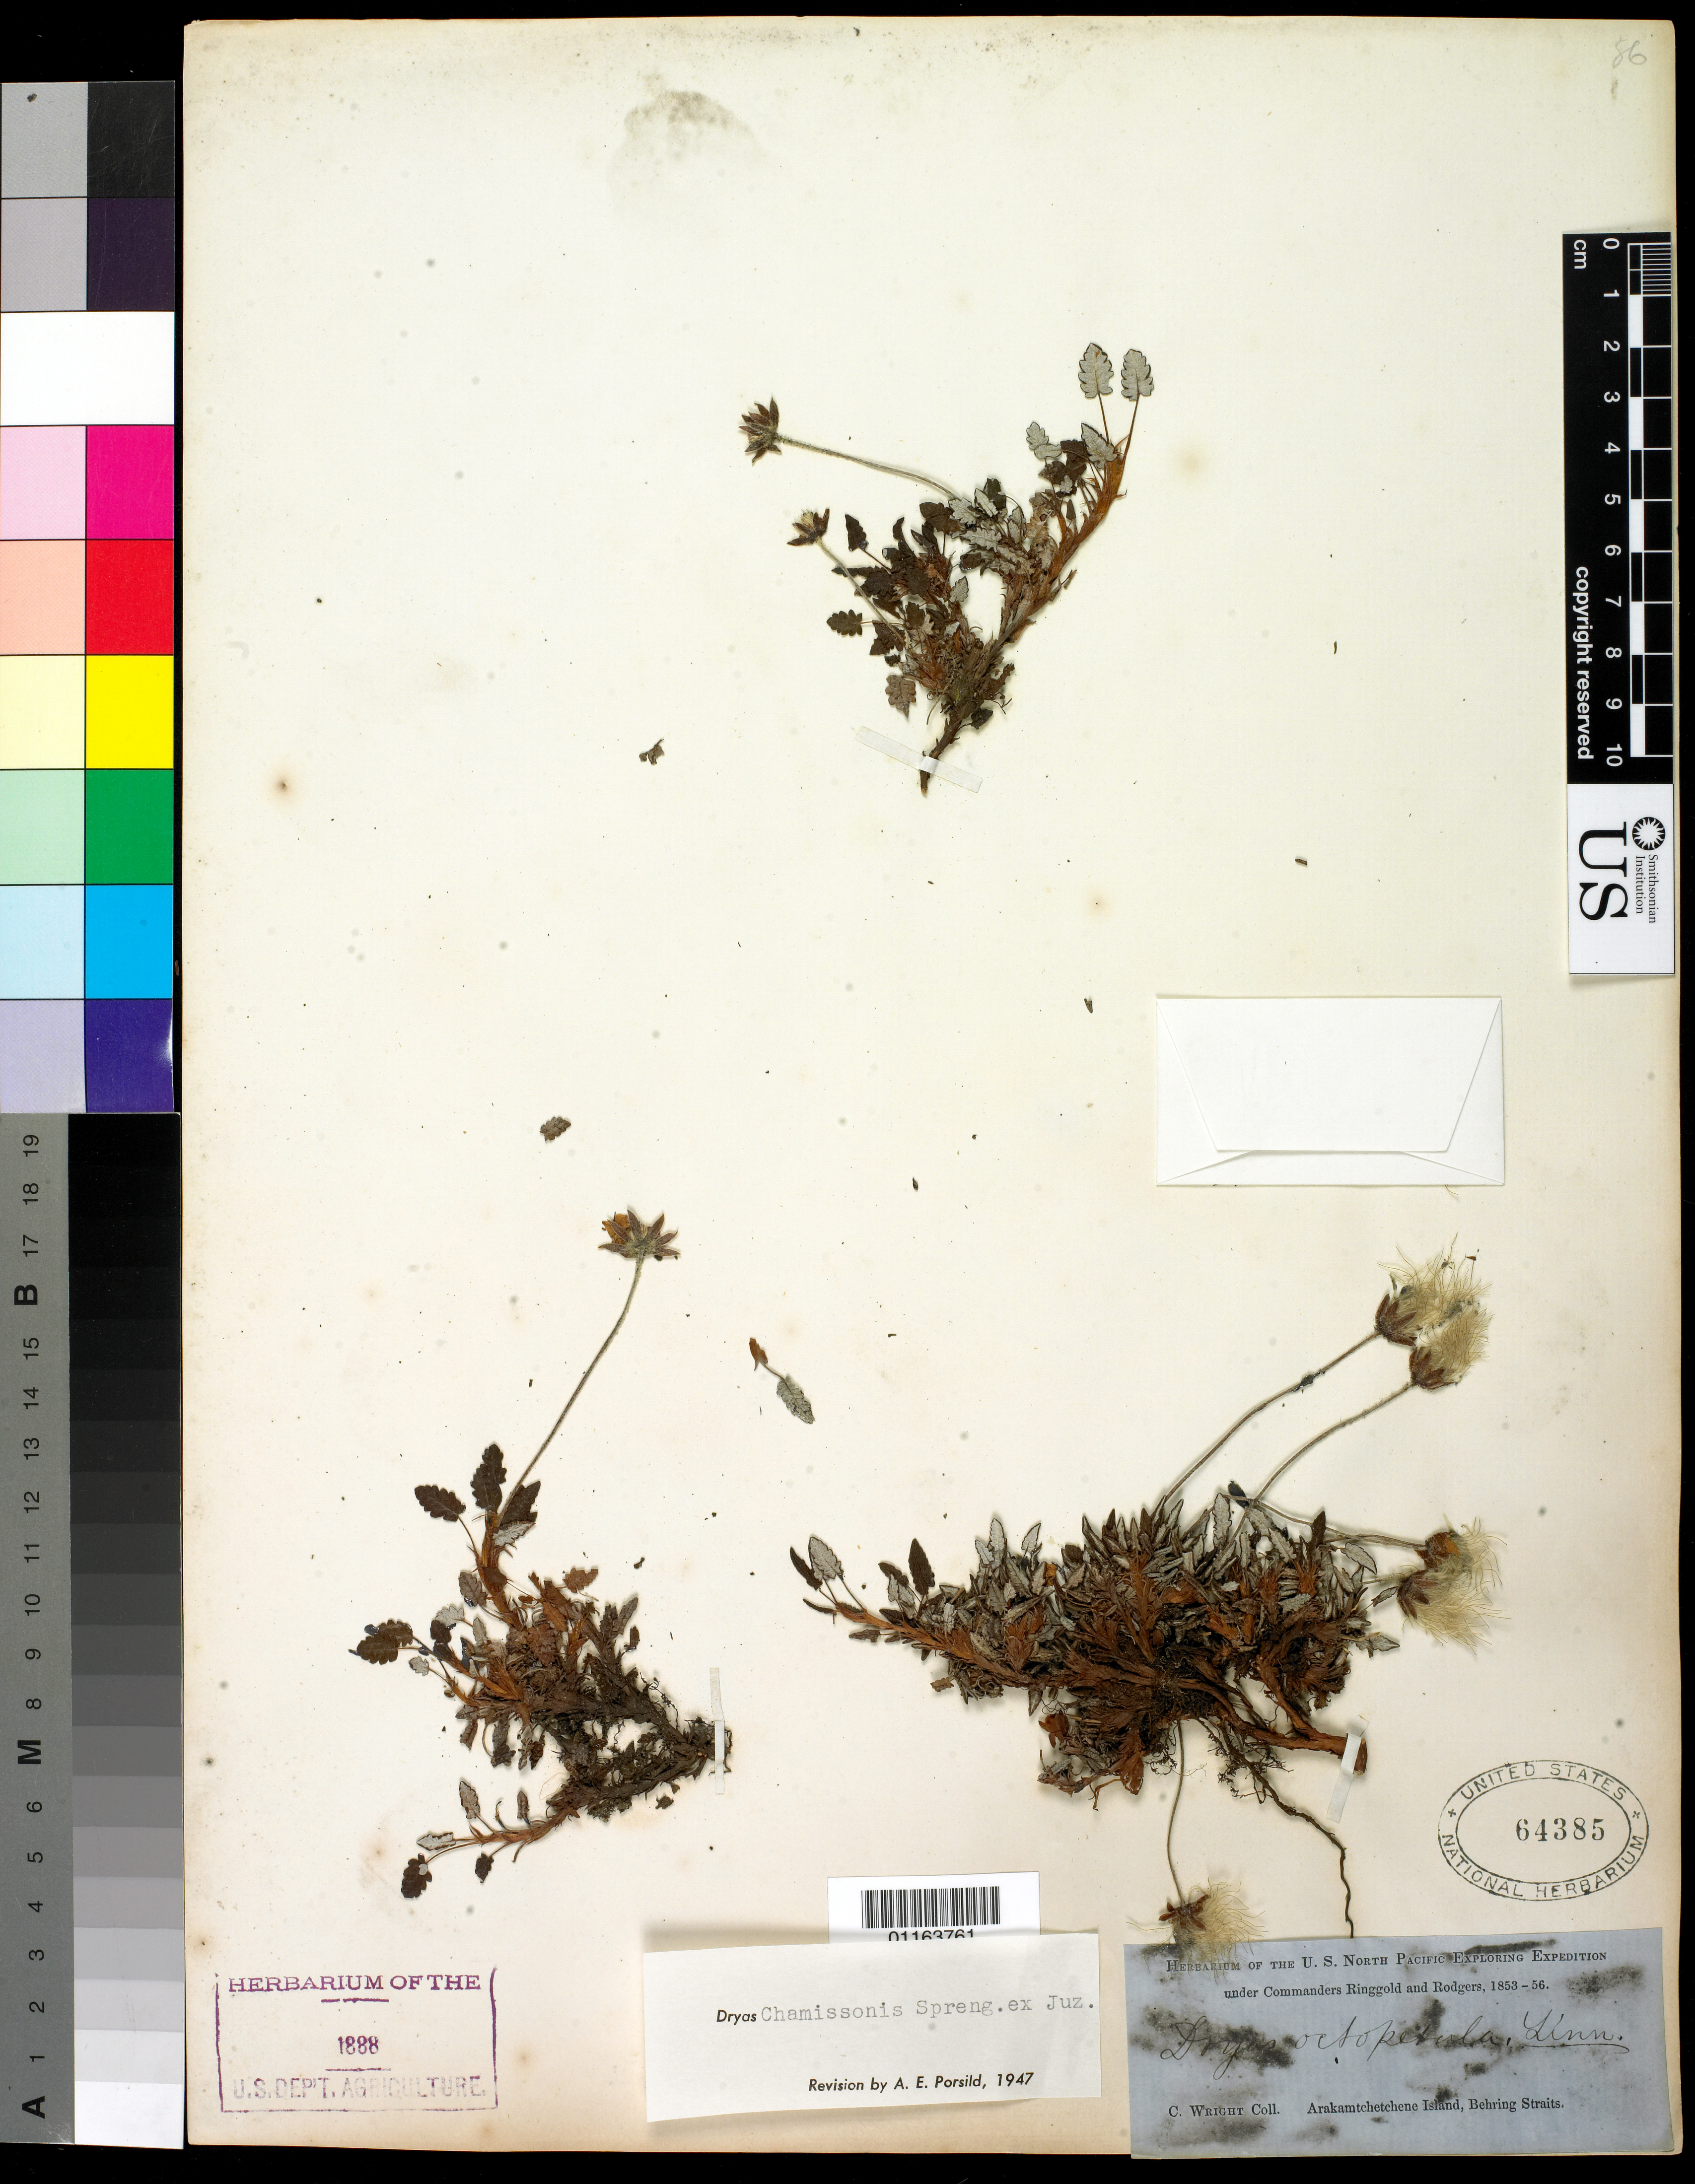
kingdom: Plantae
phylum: Tracheophyta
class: Magnoliopsida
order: Rosales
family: Rosaceae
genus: Dryas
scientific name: Dryas chamissonis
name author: Spreng. ex Juz.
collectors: C. Wright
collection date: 1853/1856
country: Russian Federation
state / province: Chukotka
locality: Arakamtchetchene I. Bering Straits.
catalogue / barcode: US 64385